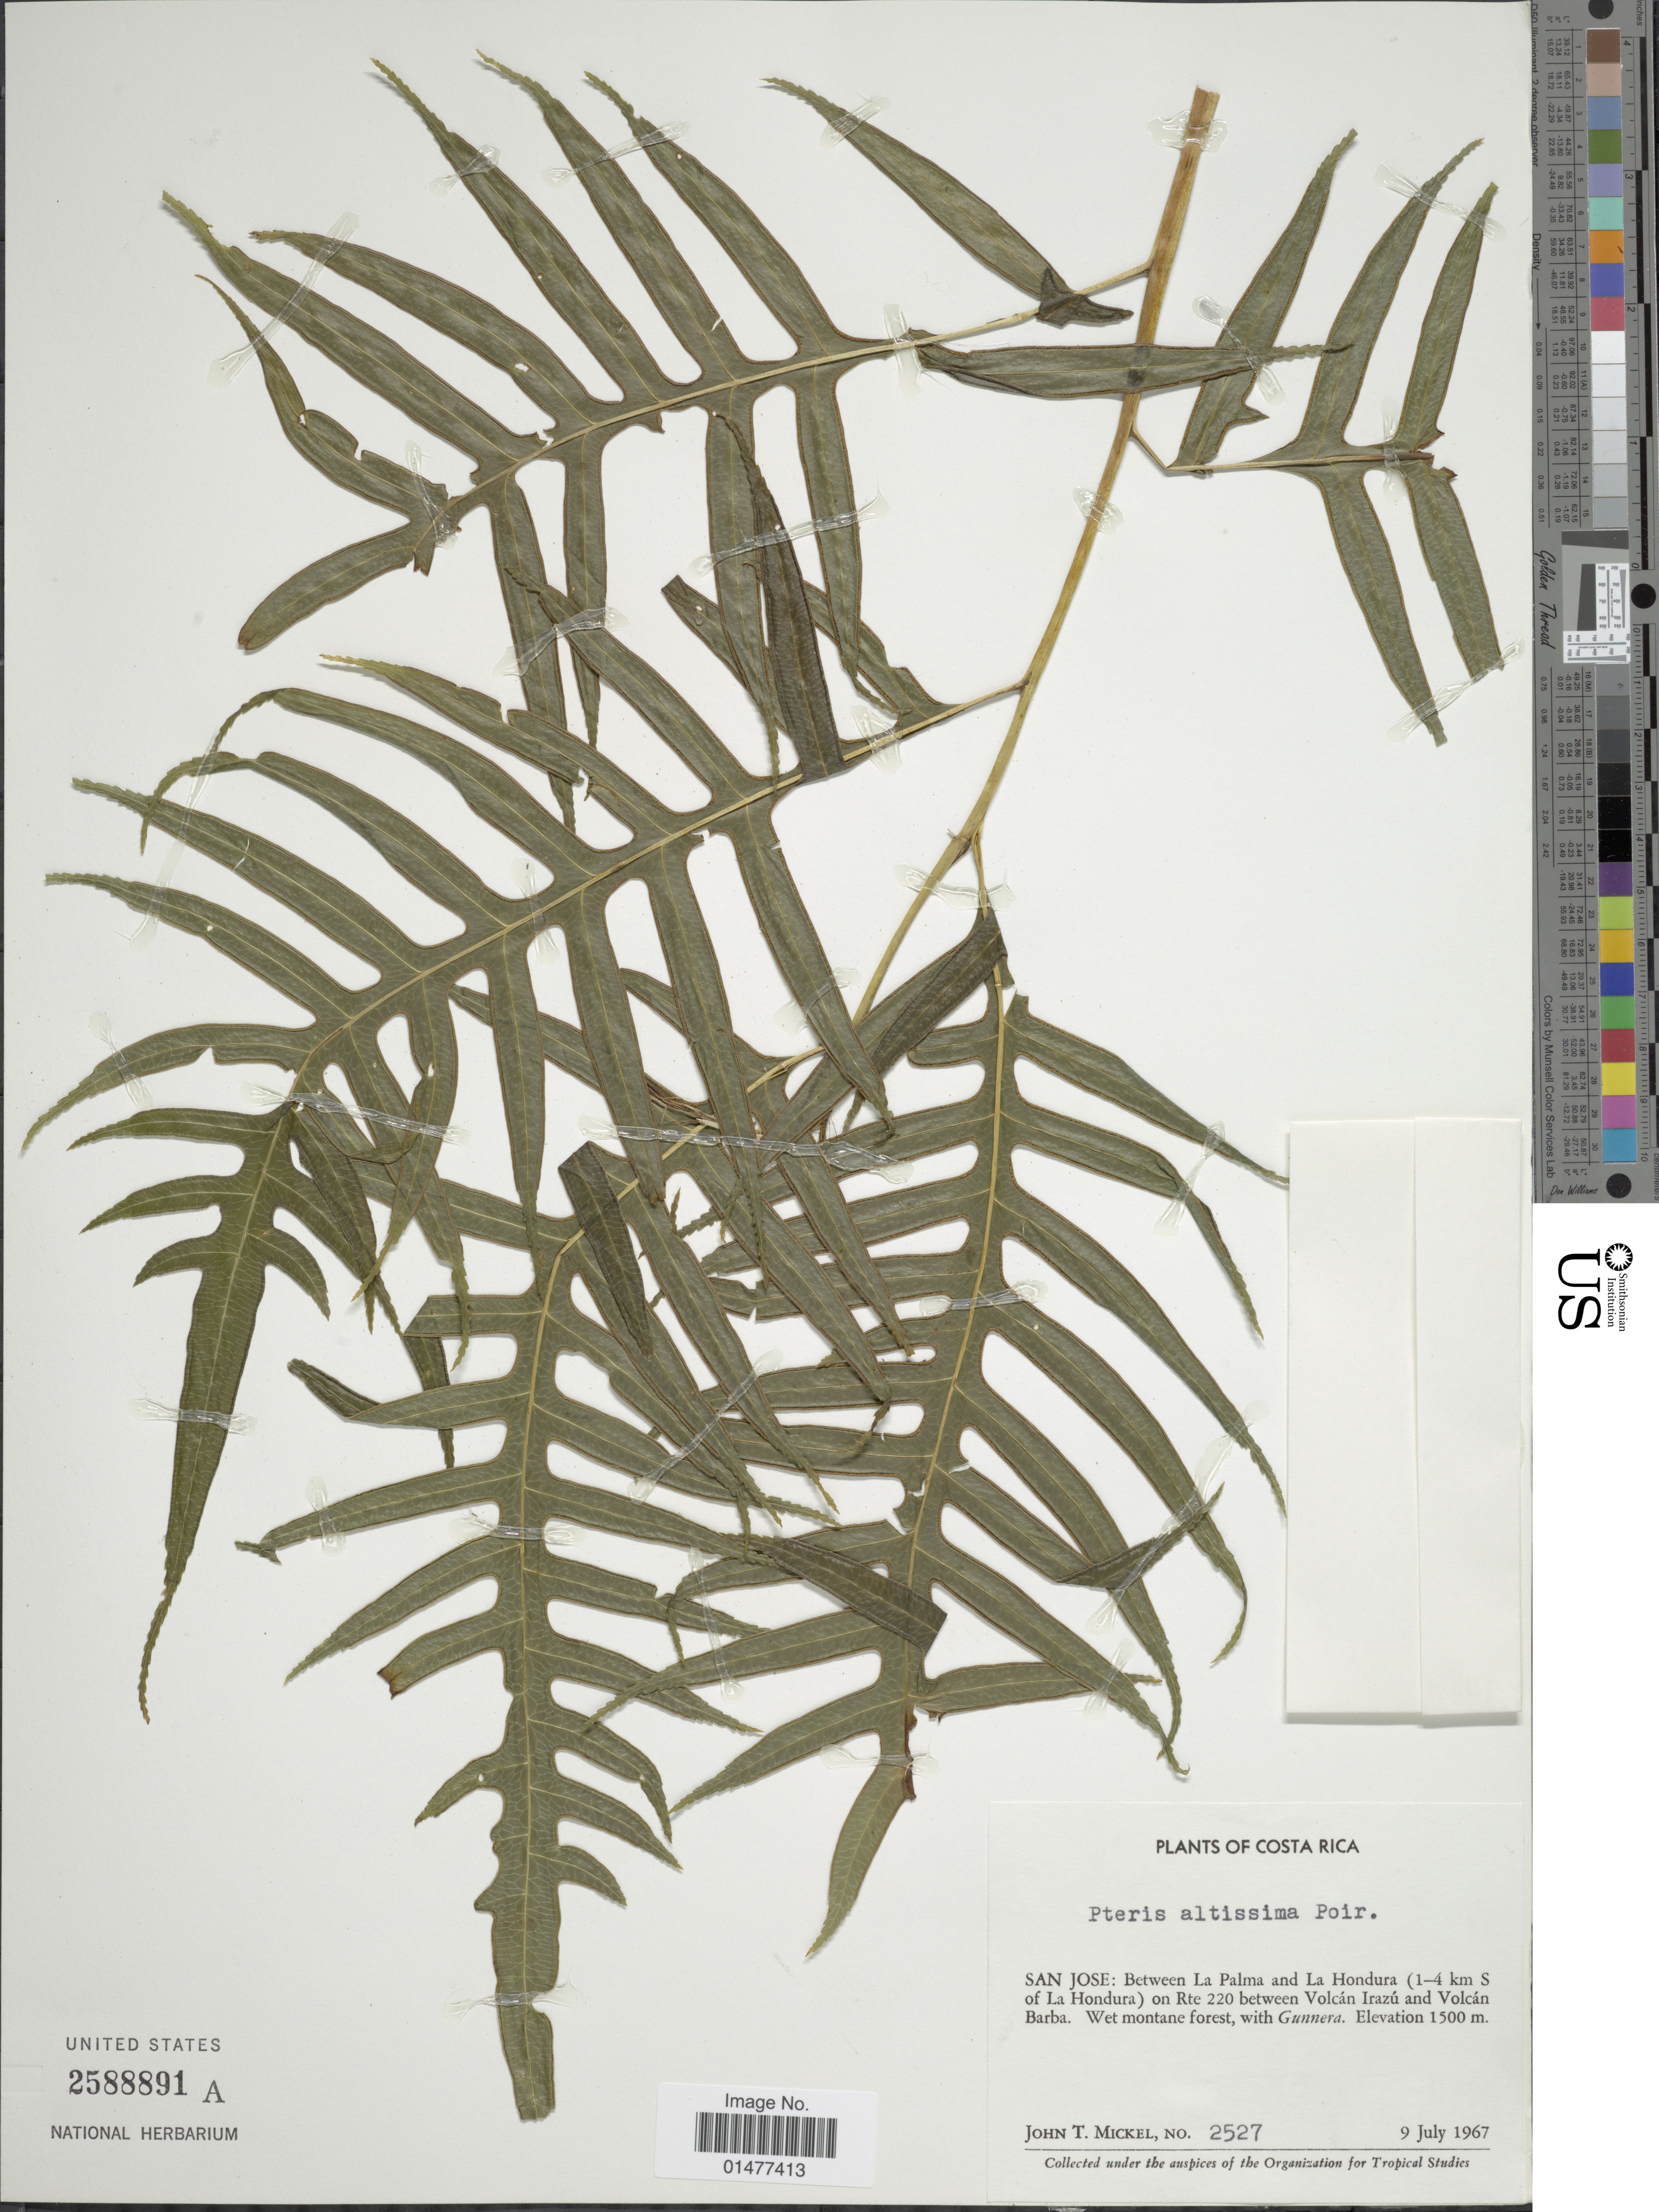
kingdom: Plantae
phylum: Tracheophyta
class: Polypodiopsida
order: Polypodiales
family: Pteridaceae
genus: Pteris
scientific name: Pteris altissima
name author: Poir.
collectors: J. T. Mickel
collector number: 2527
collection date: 1967-07-09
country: Costa Rica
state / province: San José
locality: Plants of Costa Rica, Between La Palma and La Hondura (1-4 km S of La Hondura) or Rte 220 between Volcan Irazu and Volcan Barba. Wet Montane forest, with Gunnera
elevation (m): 1500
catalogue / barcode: US 2588891a